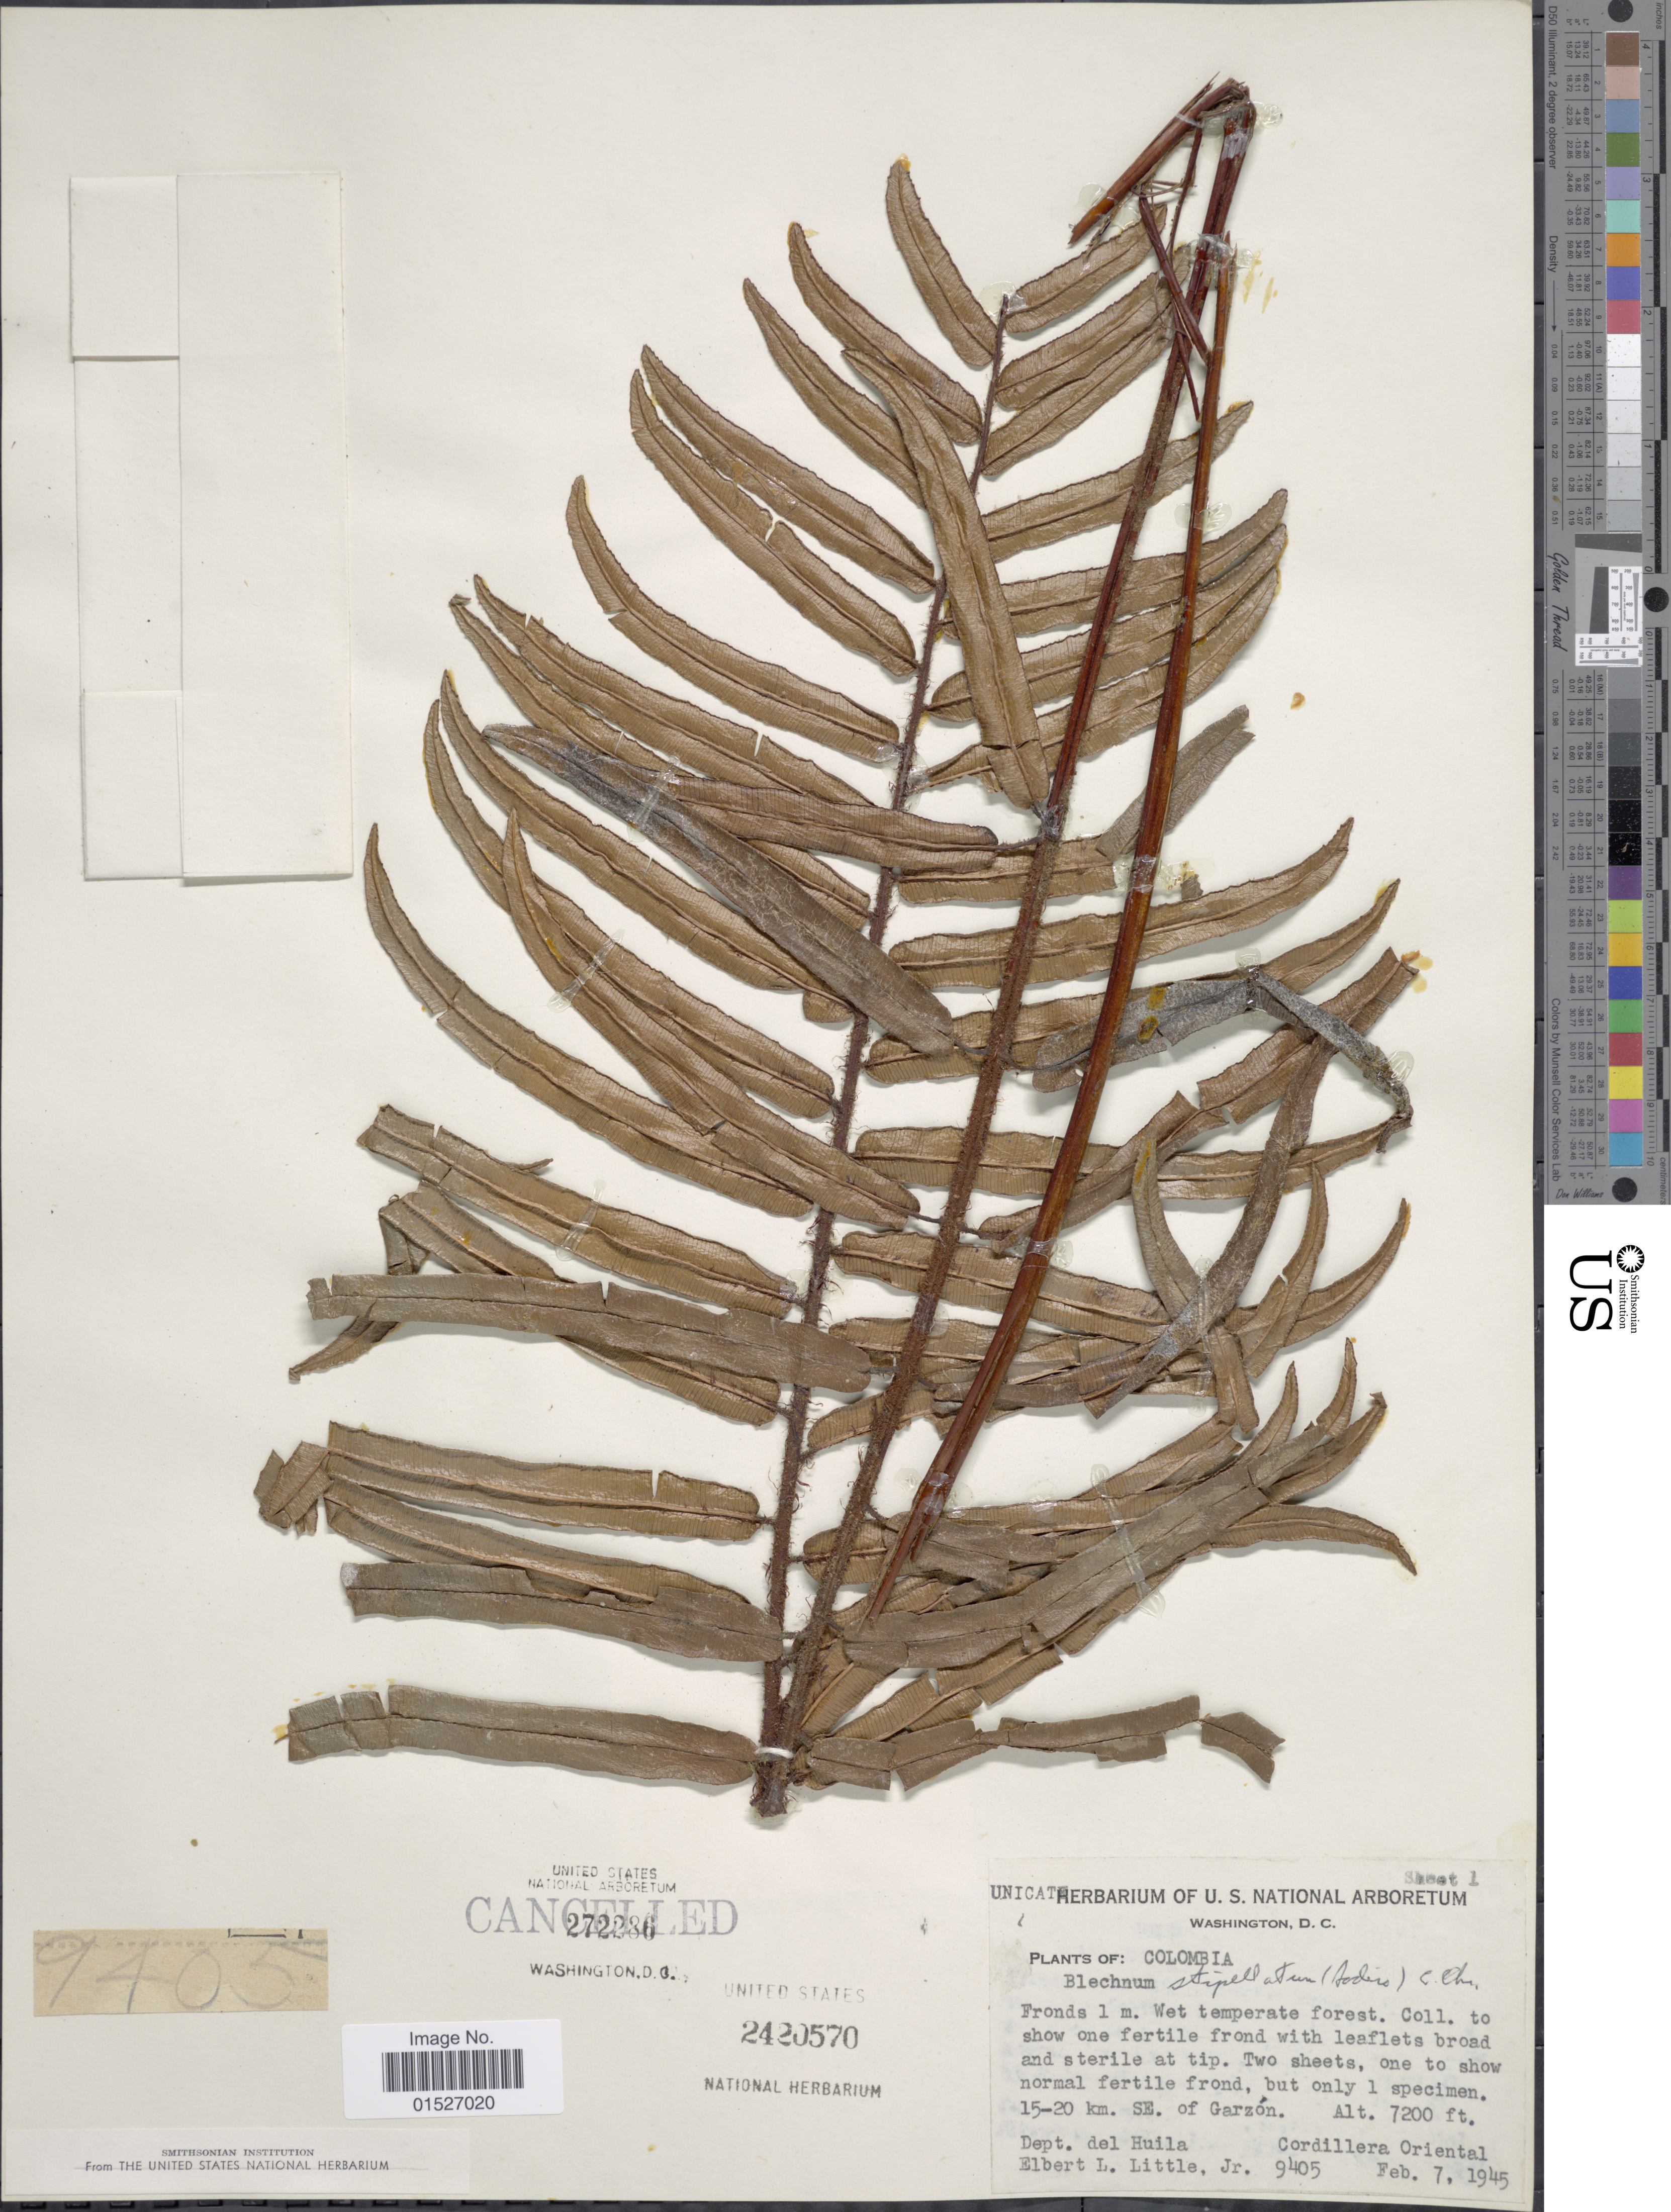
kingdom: Plantae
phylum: Tracheophyta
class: Polypodiopsida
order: Polypodiales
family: Blechnaceae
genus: Blechnum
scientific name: Blechnum stipitellatum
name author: (Sodiro) C. Chr.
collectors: E. L. Little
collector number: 9405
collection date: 1945-02-07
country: Colombia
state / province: Huila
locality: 15-20 km. SE. of Garzon. Dept. del Huila, Cordillera Oriental.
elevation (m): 2195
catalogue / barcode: US 2420570